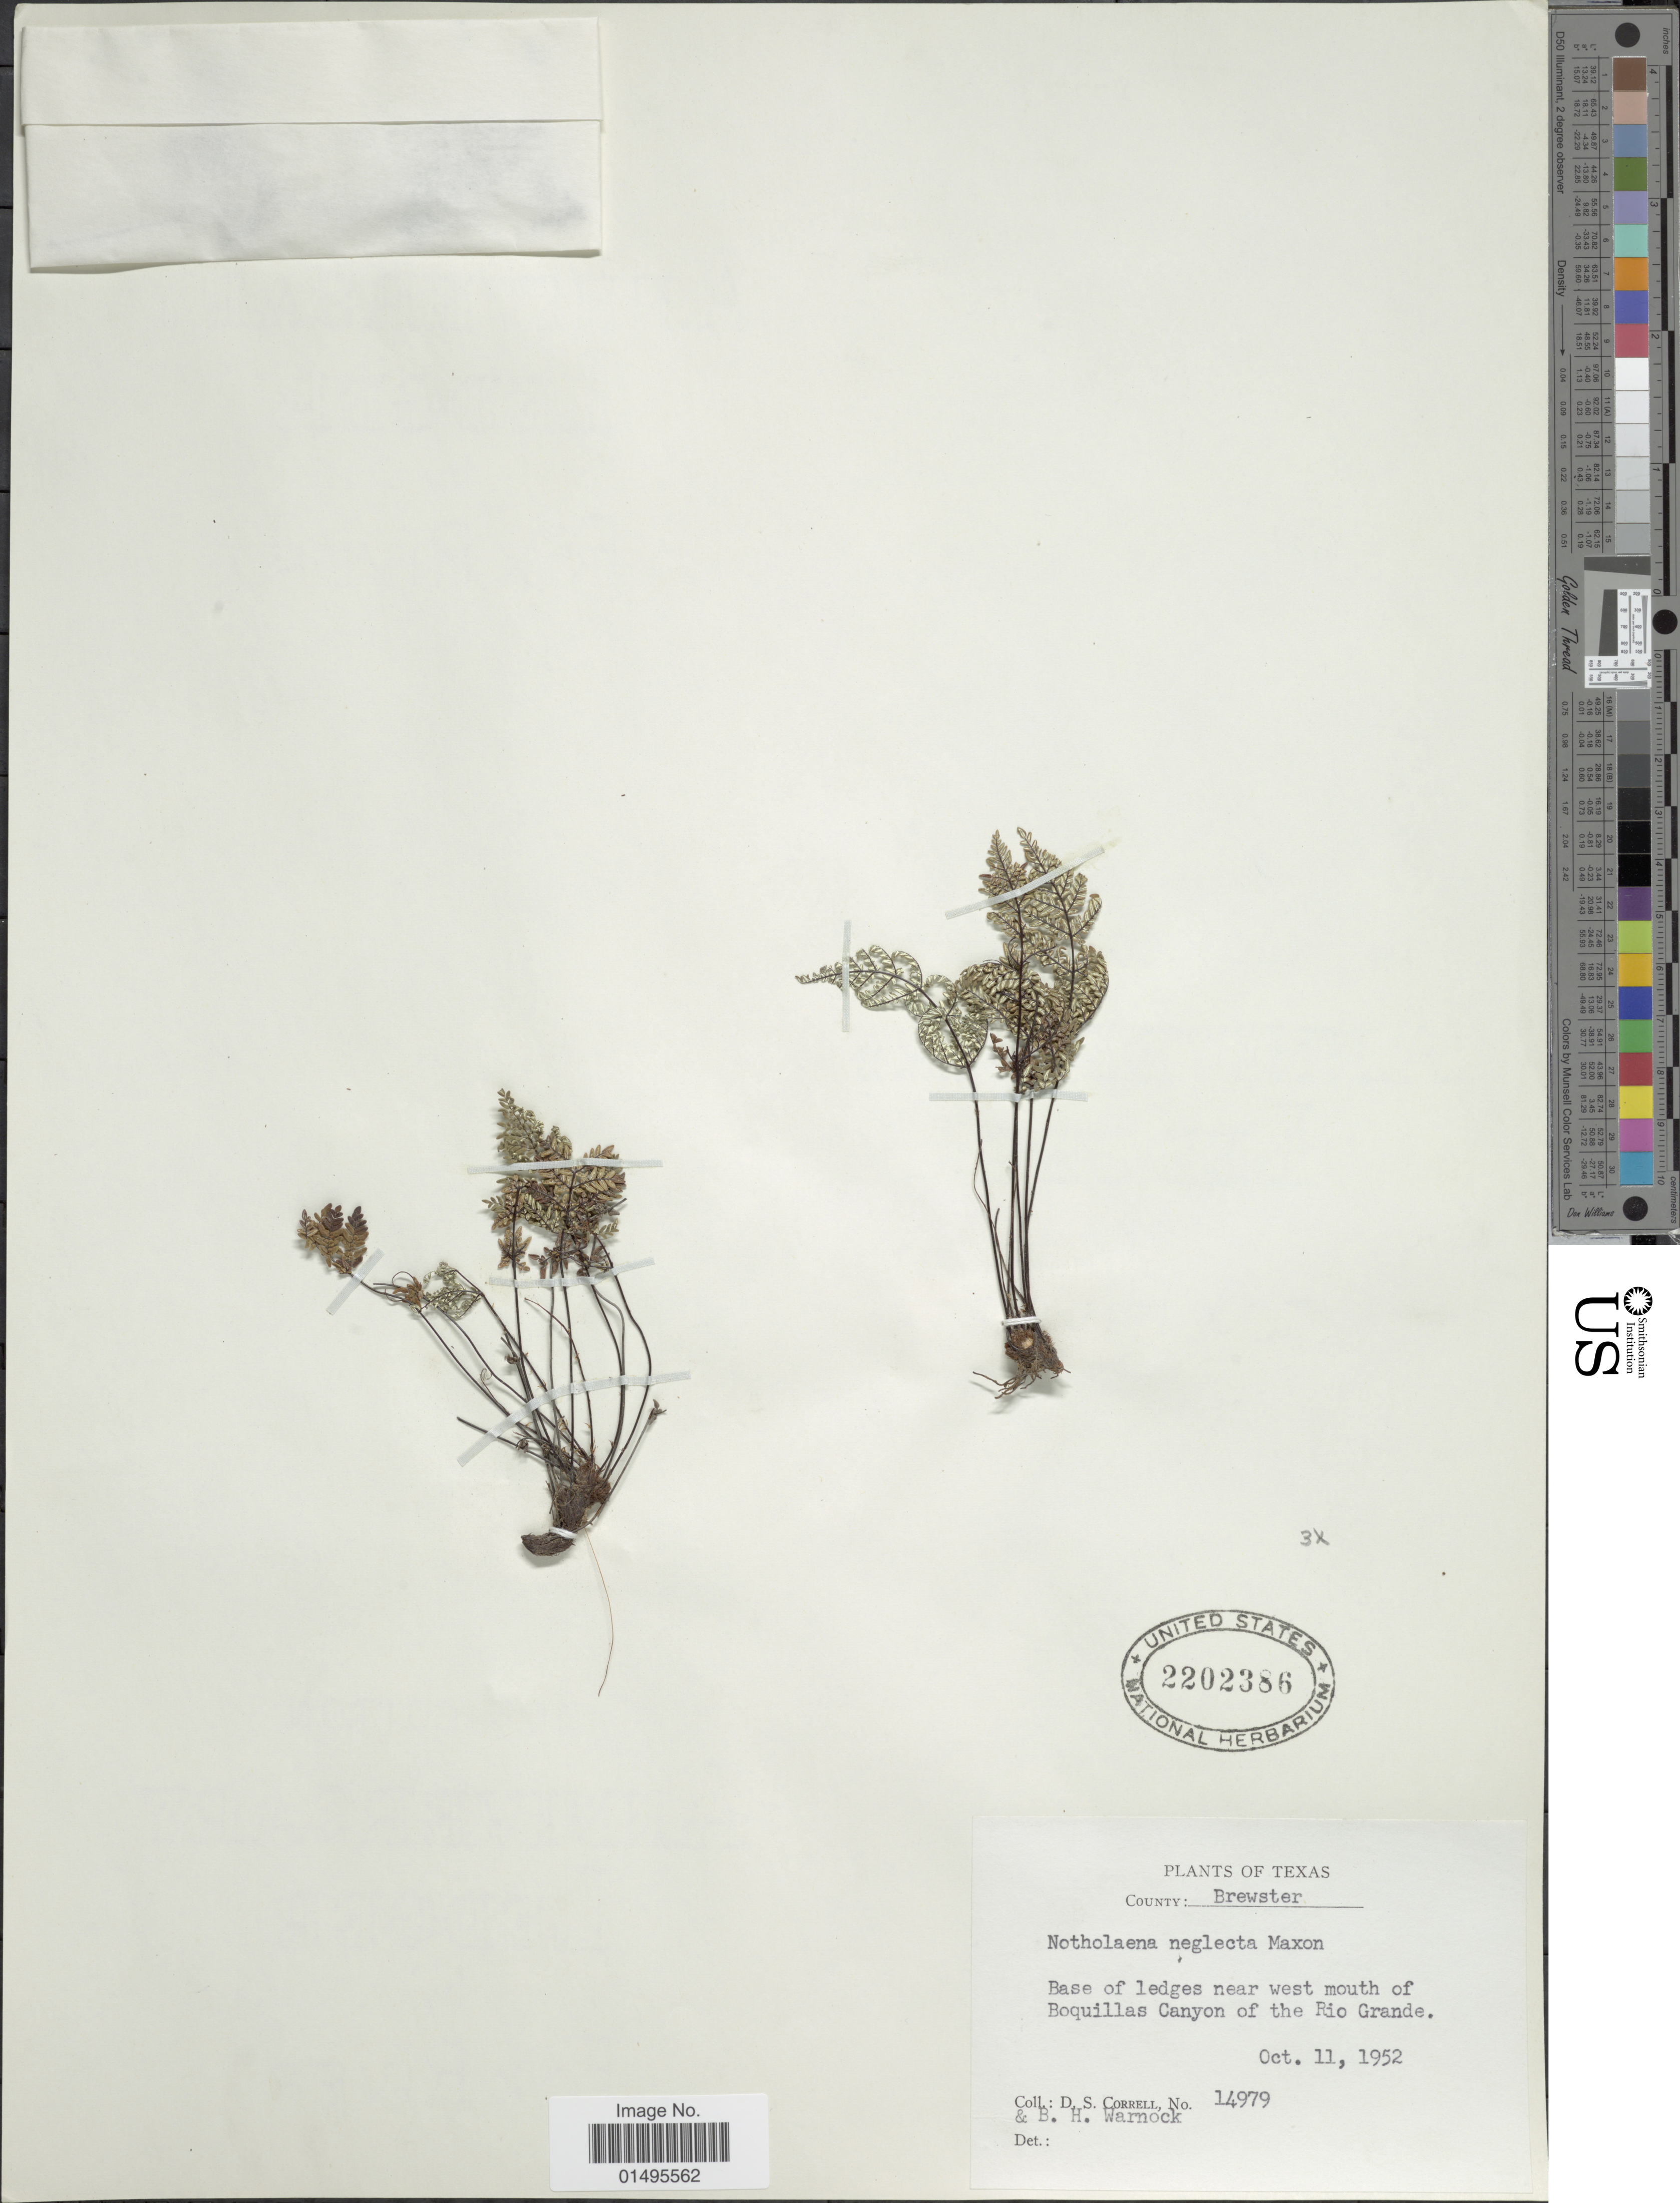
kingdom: Plantae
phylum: Tracheophyta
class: Polypodiopsida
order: Polypodiales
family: Pteridaceae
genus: Notholaena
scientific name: Notholaena neglecta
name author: Maxon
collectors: D. S. Correll & B. H. Warnock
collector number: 14979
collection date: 1952-10-11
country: United States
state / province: Texas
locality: County Brewster, base of ledges near west mouth of Boquillas Canyon of the Rio Grande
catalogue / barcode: US 2202386